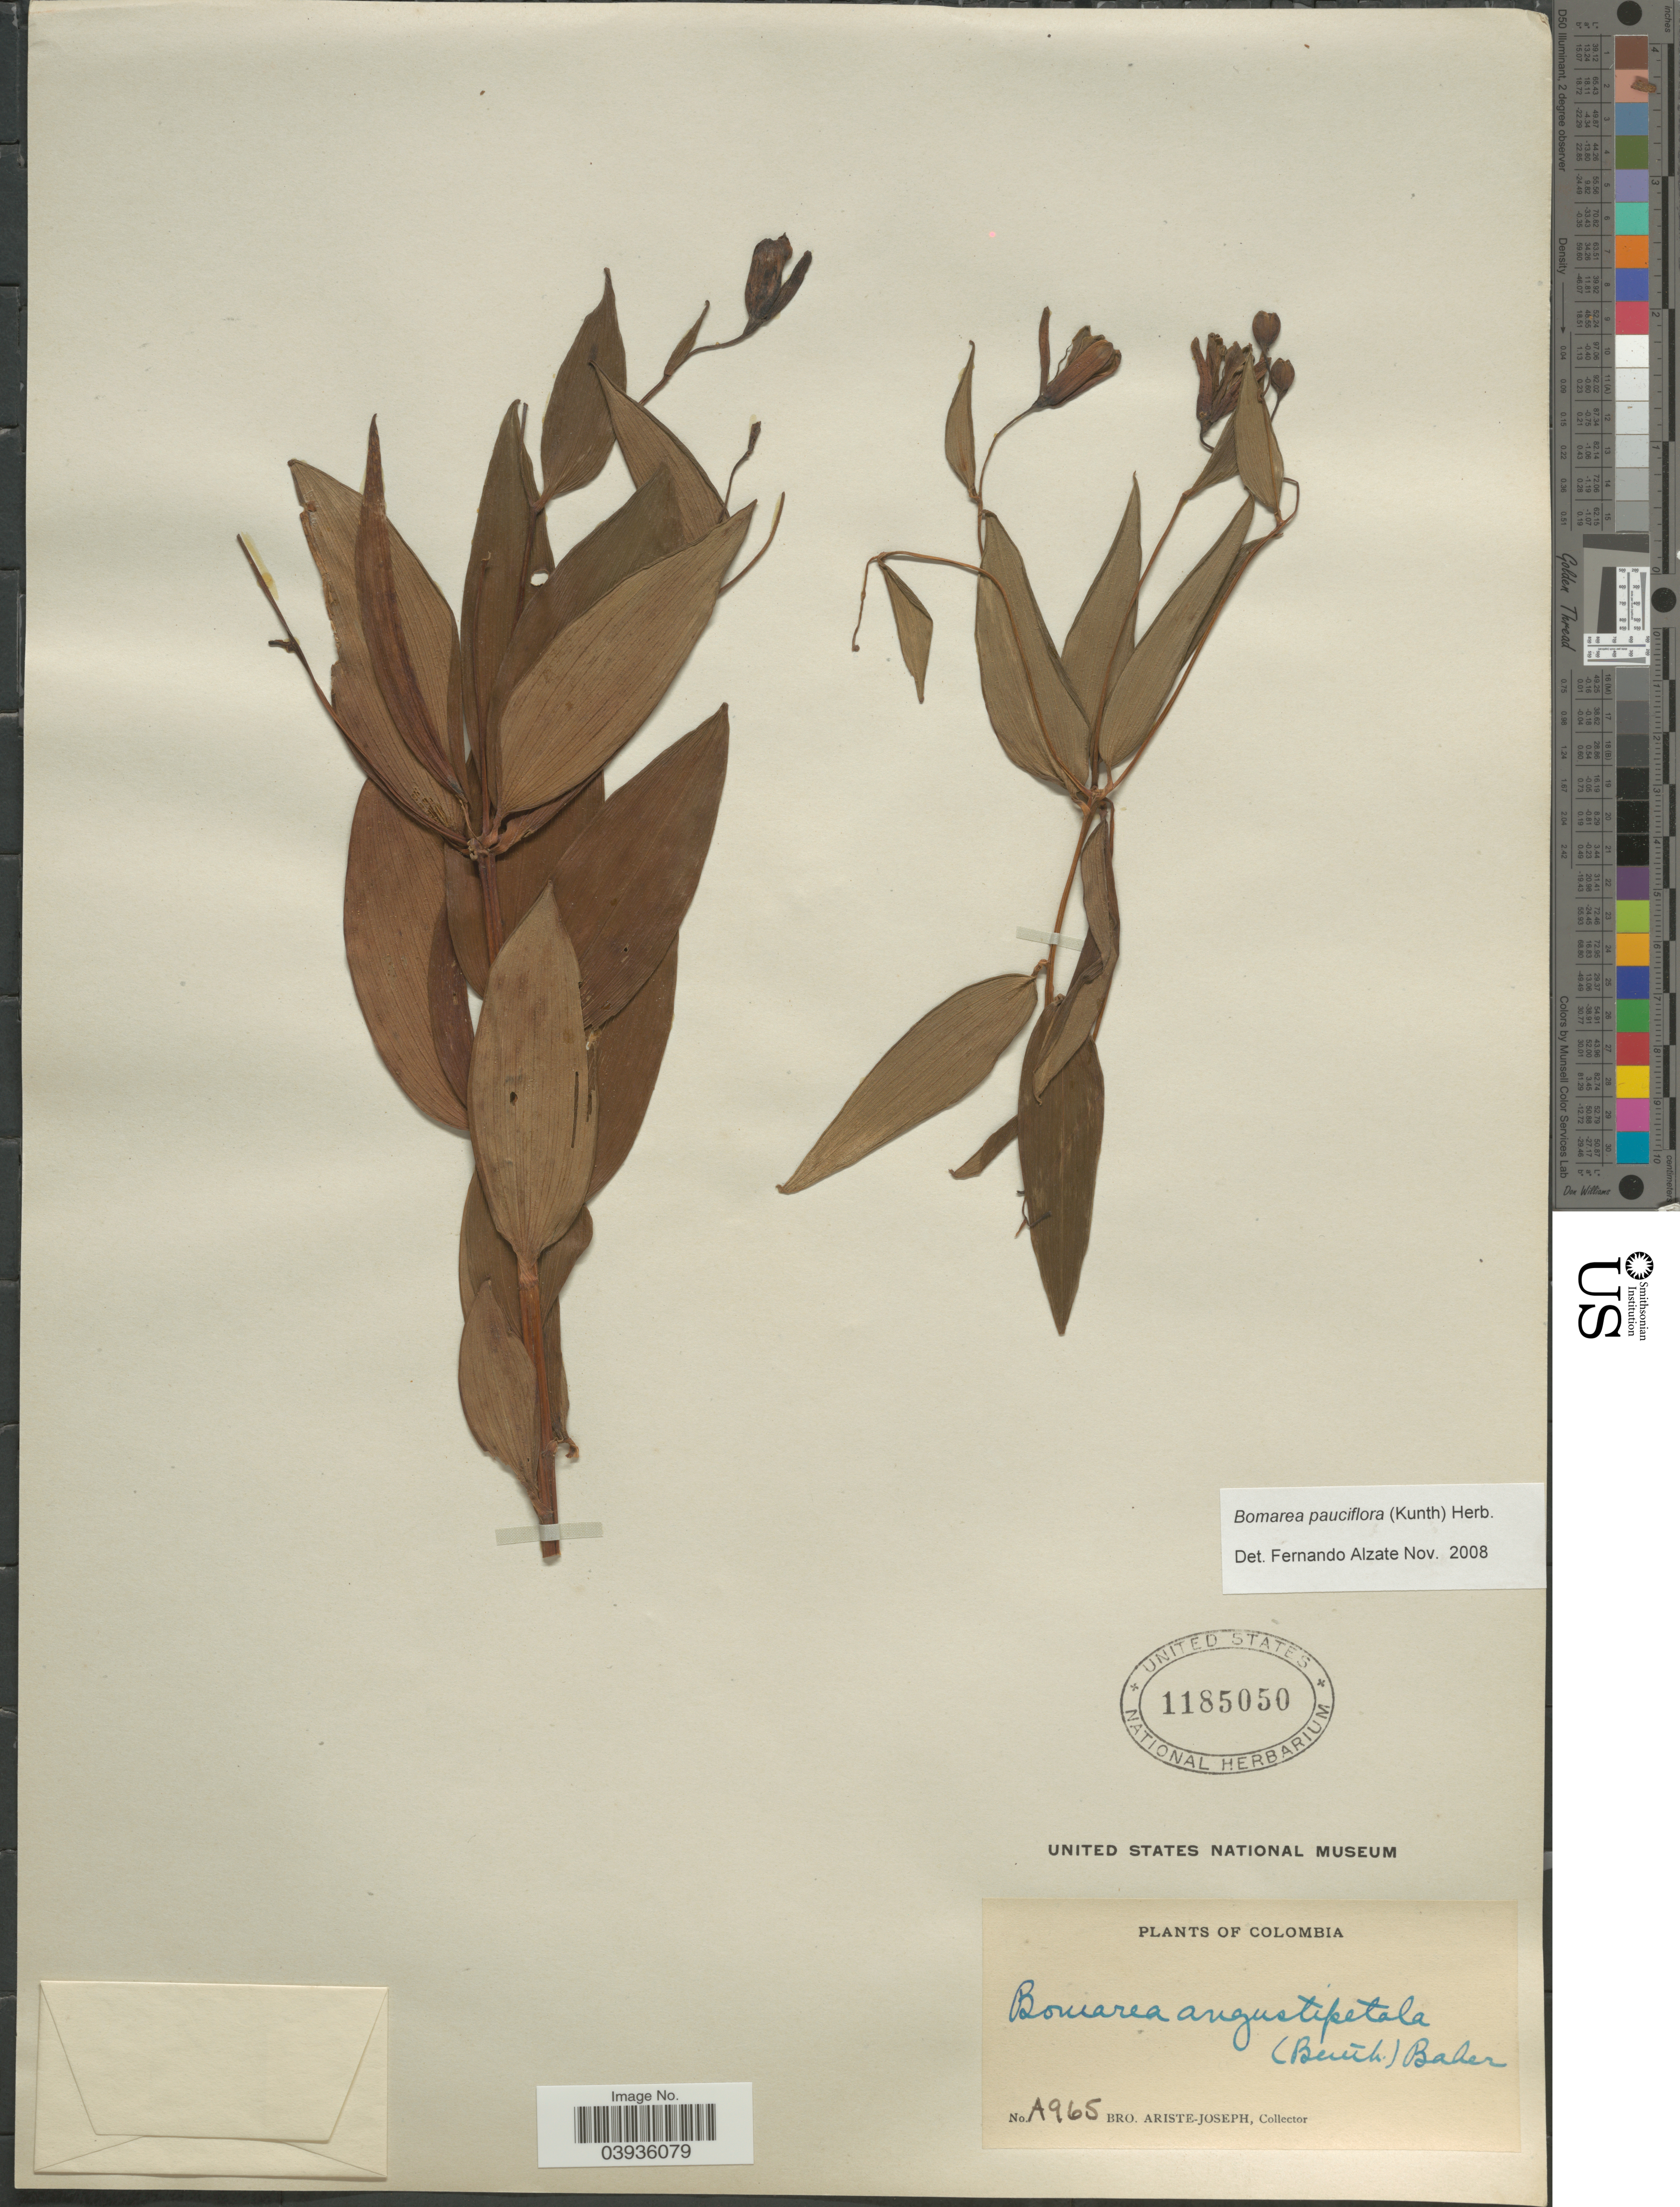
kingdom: Plantae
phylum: Tracheophyta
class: Liliopsida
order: Liliales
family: Alstroemeriaceae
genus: Bomarea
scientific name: Bomarea pauciflora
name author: (Kunth) Herb.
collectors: Bro. Ariste-Joseph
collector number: A965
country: Colombia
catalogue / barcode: US 1185050